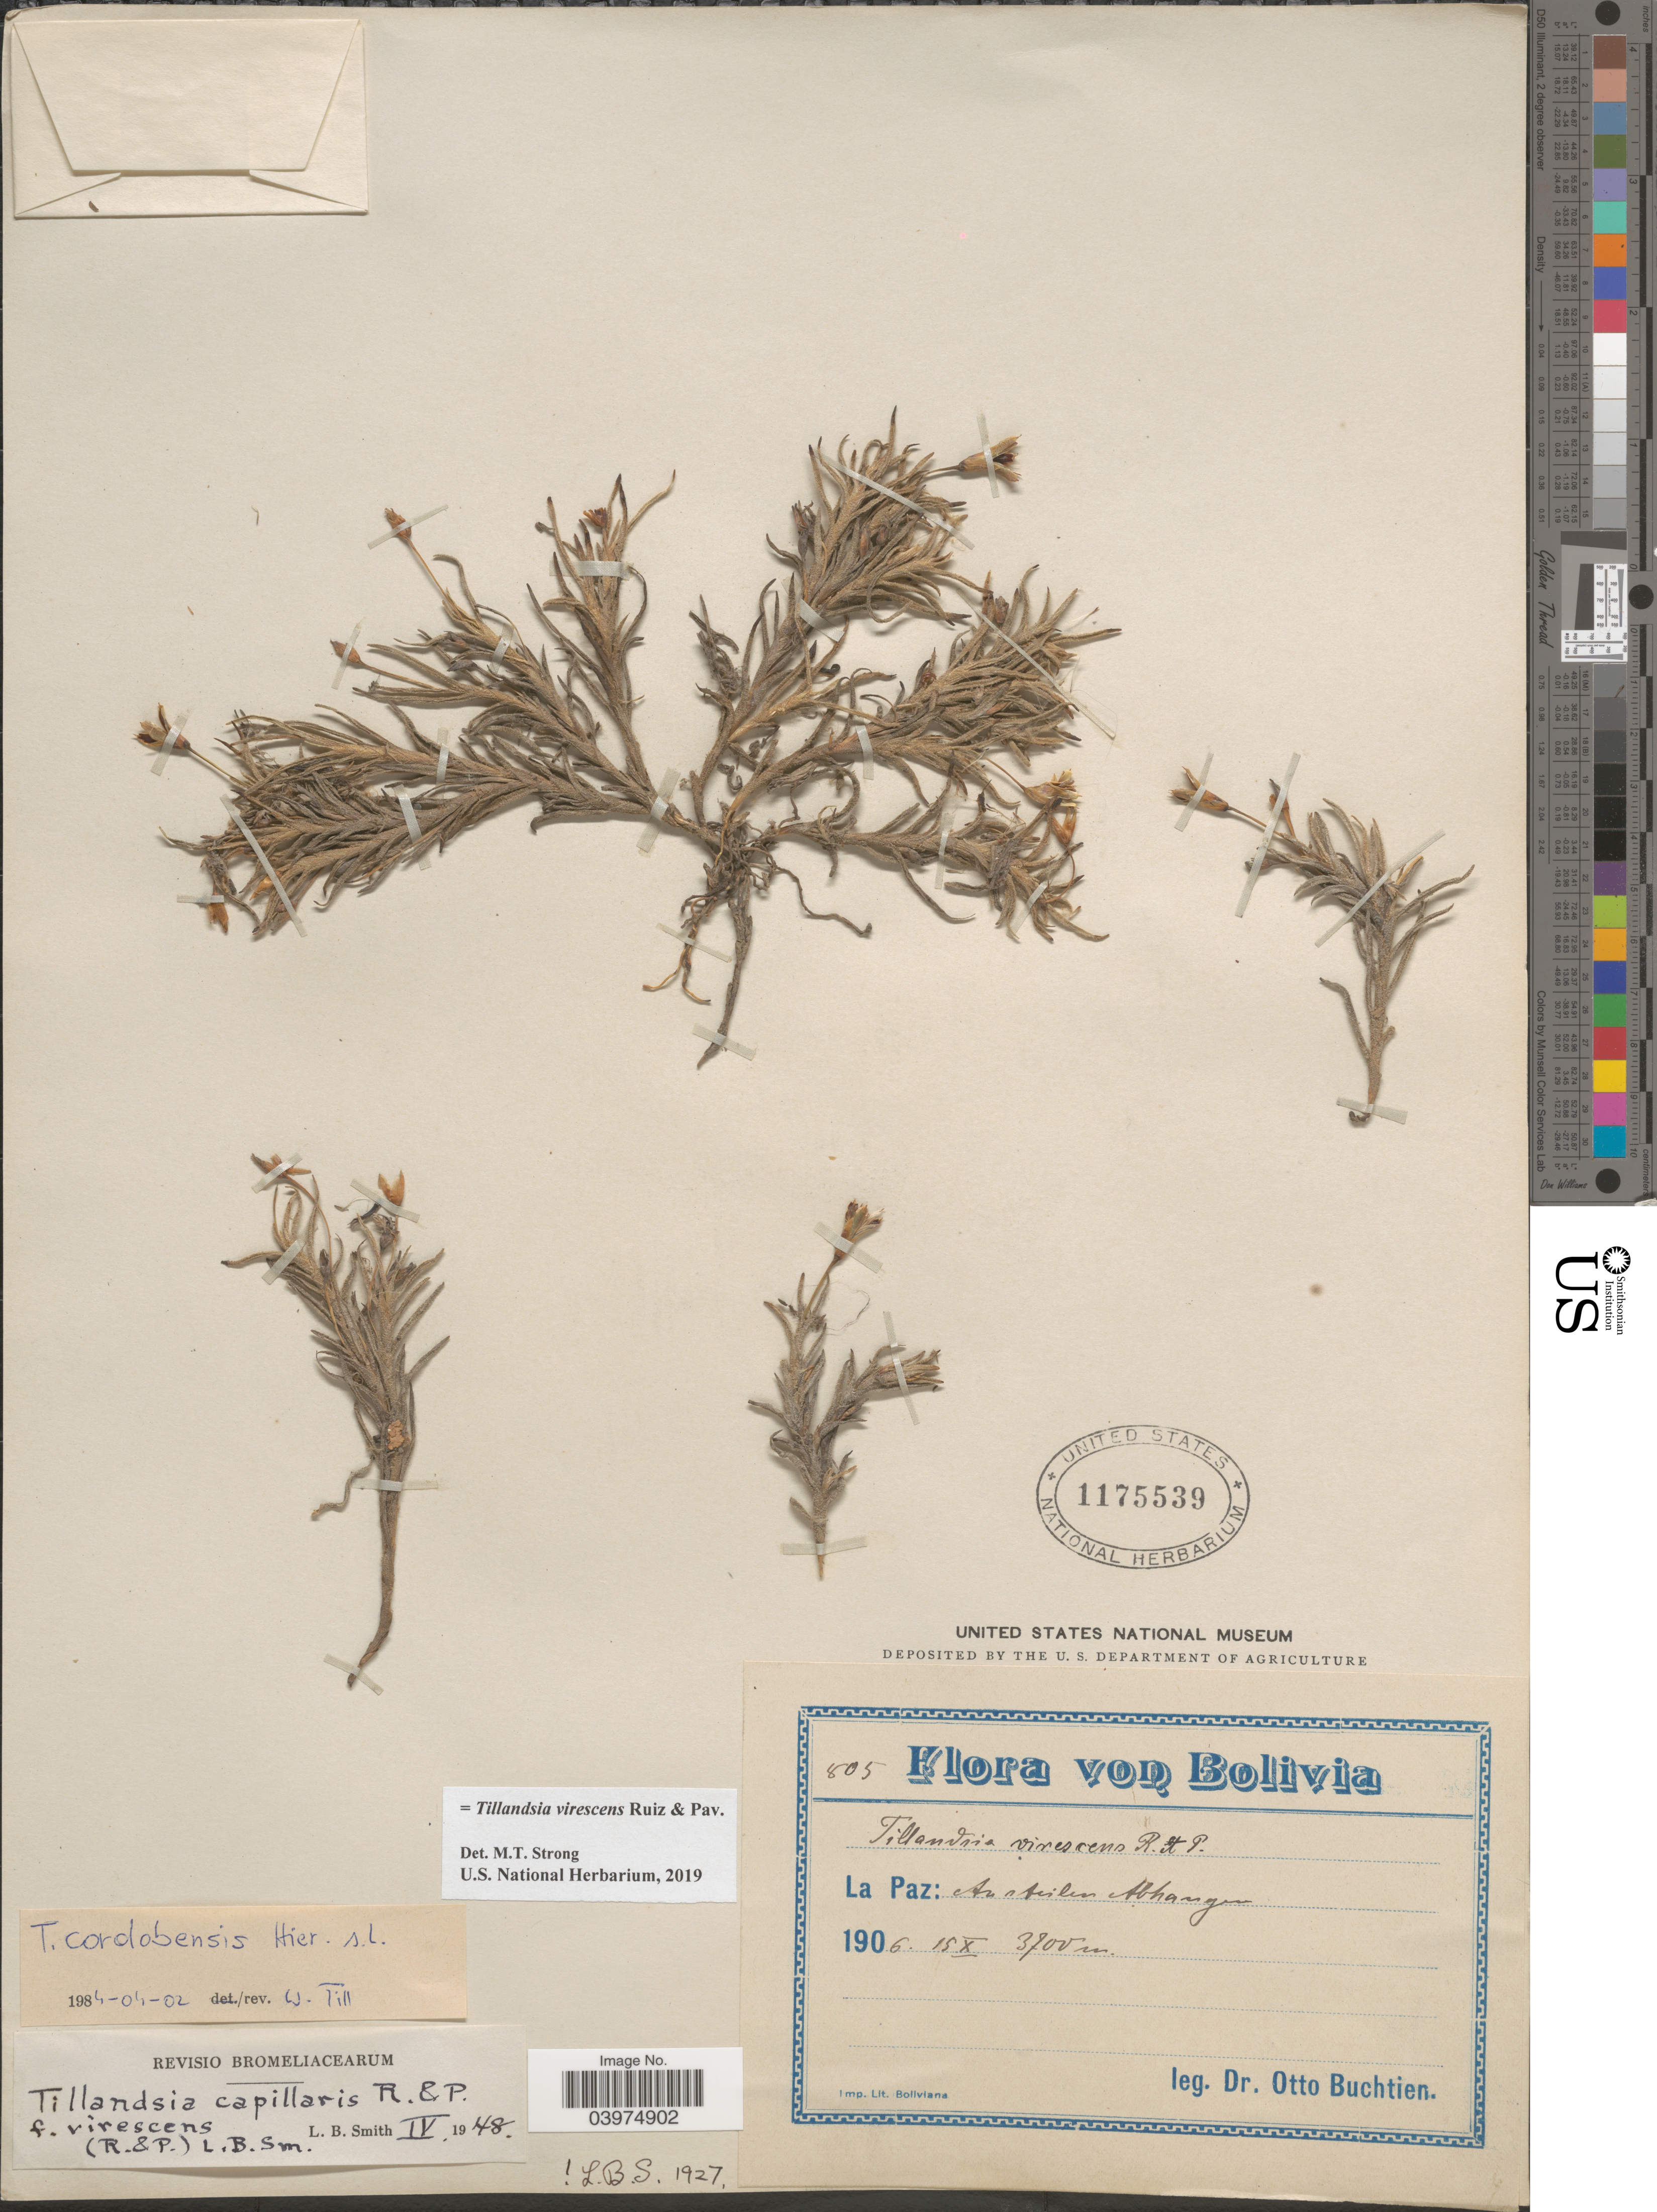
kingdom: Plantae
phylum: Tracheophyta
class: Liliopsida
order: Poales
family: Bromeliaceae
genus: Tillandsia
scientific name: Tillandsia virescens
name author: Ruiz & Pav.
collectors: O. Buchtien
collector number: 805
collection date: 1906-10-15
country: Bolivia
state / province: La Paz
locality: An steilen Abhangen.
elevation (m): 3700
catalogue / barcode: US 1175539